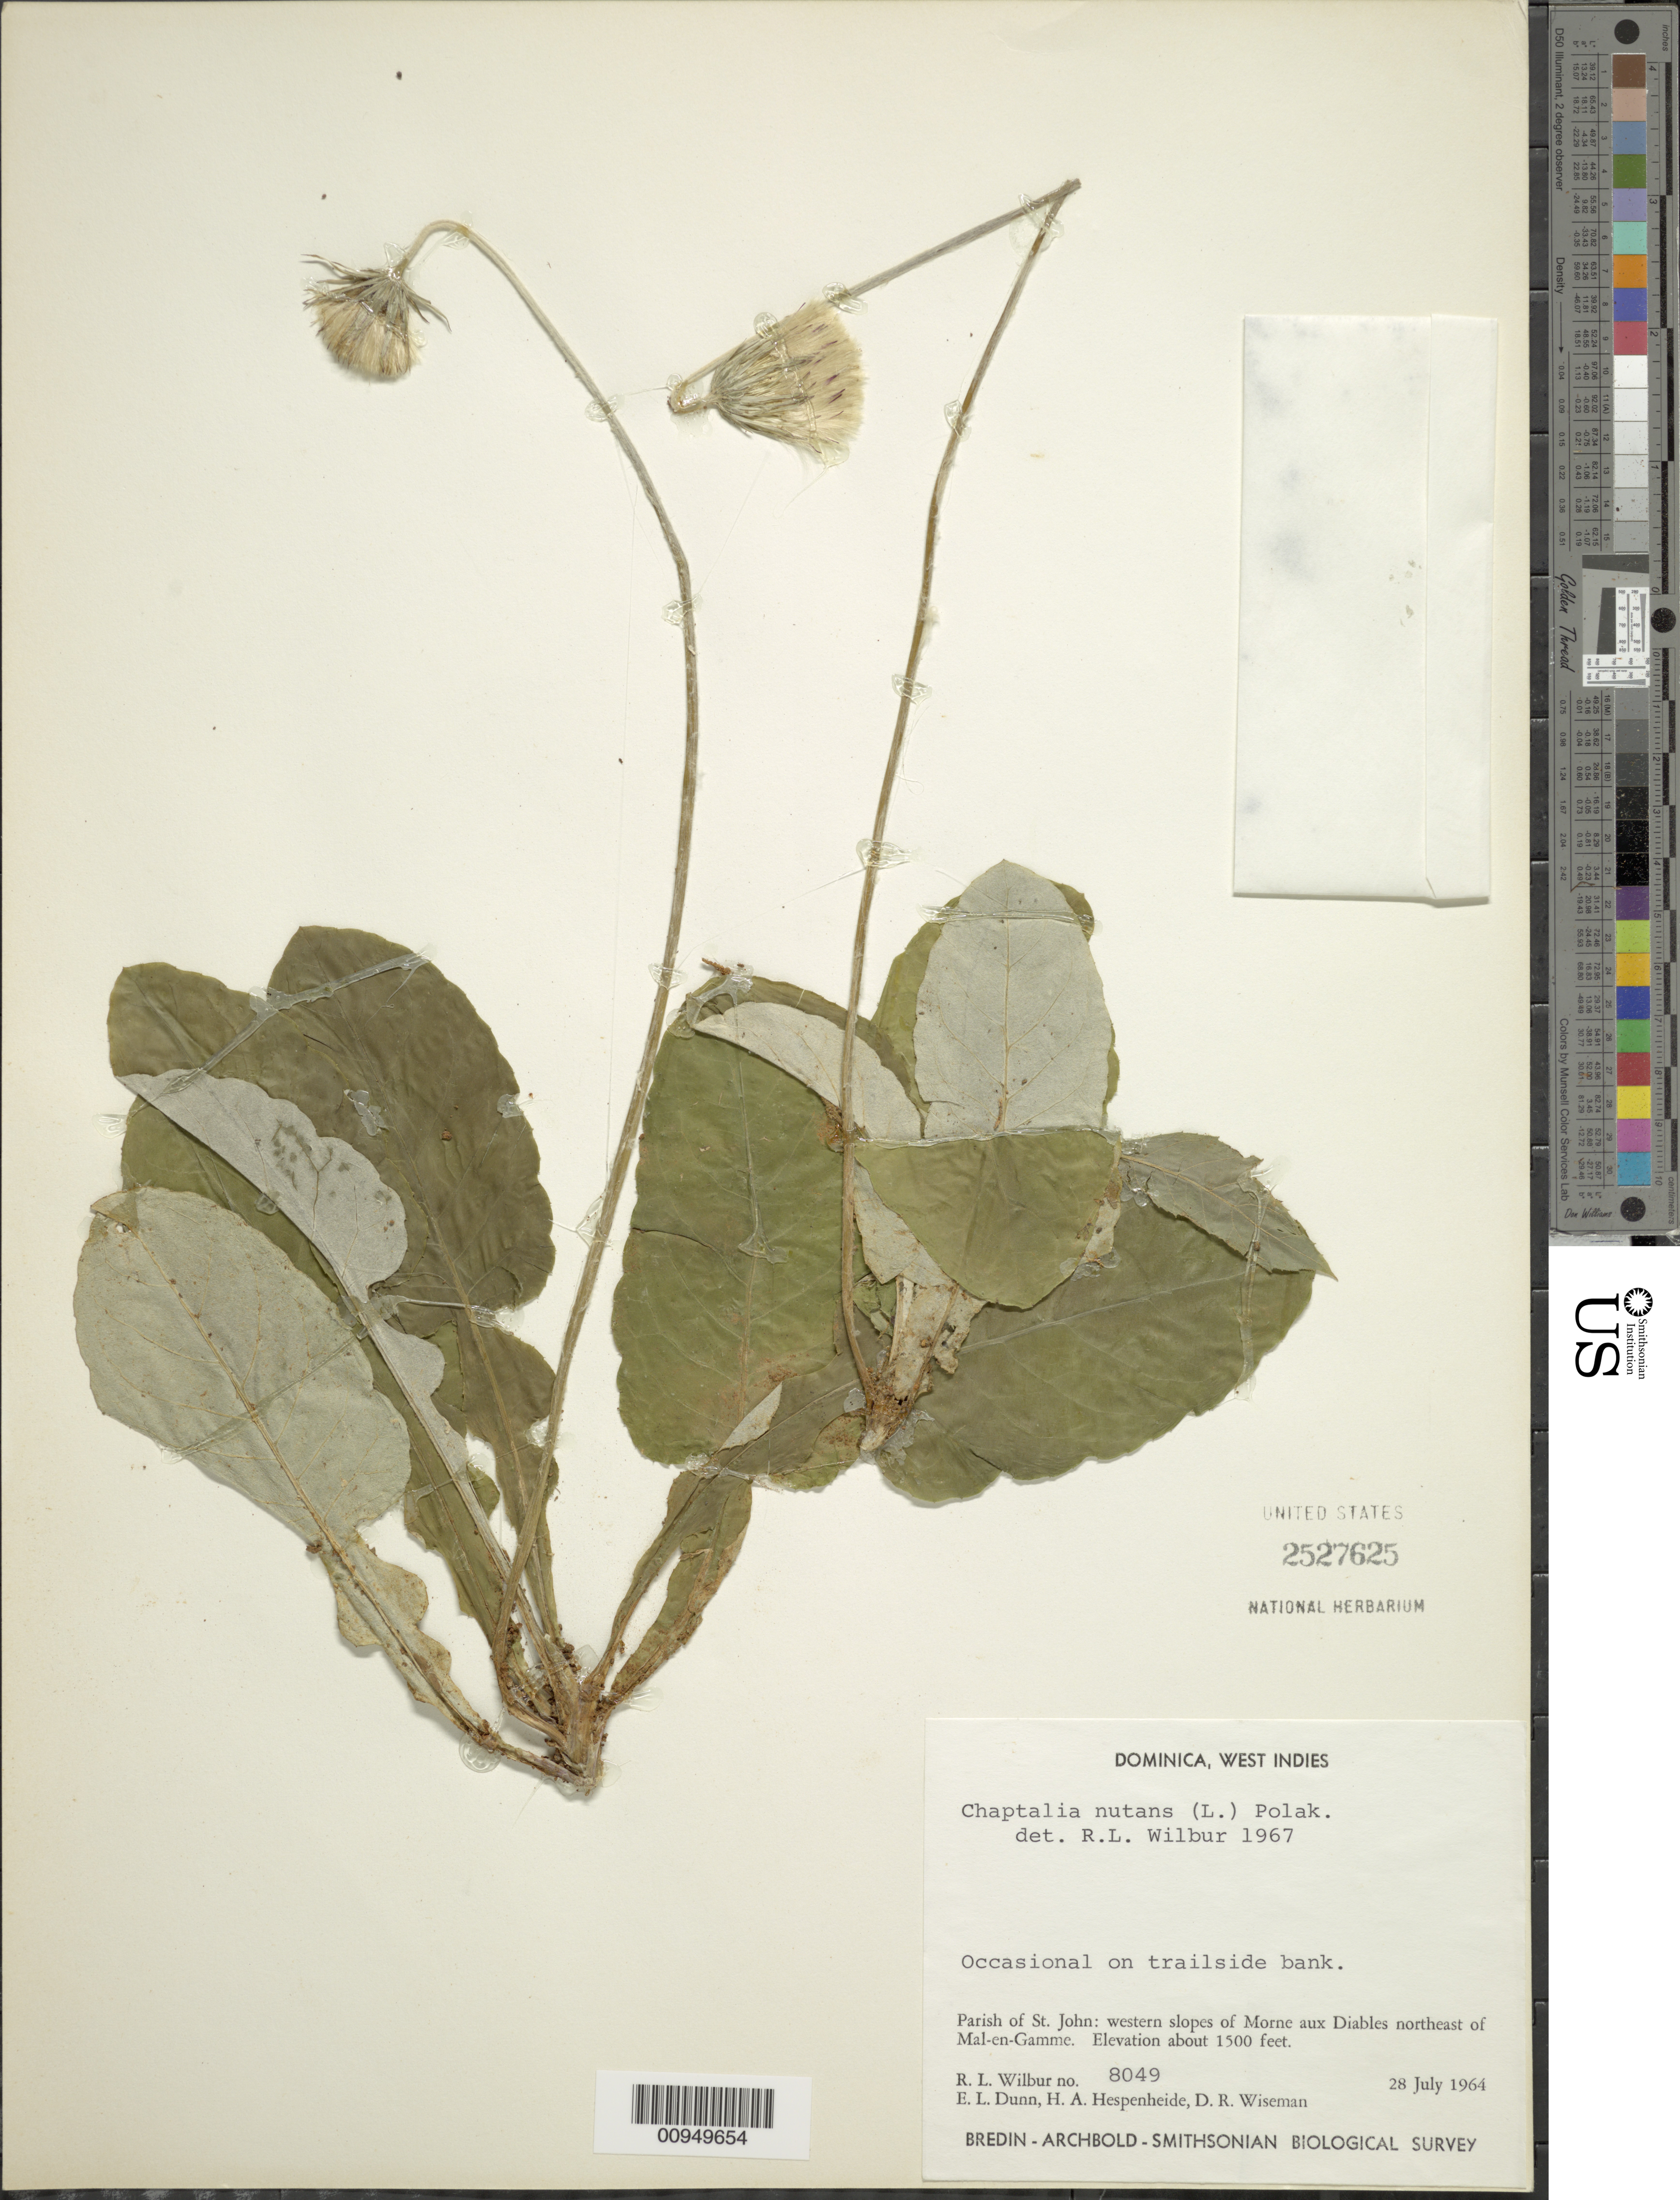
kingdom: Plantae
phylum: Tracheophyta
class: Magnoliopsida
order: Asterales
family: Asteraceae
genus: Chaptalia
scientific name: Chaptalia nutans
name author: (L.) Pol.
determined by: Wilbur, R. L.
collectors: R. L. Wilbur, E. Dunn, H. A. Hespenheide & D. R. Wiseman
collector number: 8049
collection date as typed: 28 Jul 1964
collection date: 1964-07-28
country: Dominica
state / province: St. John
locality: Western slopes of Morne aud Diables northeast of Mal-en-Gamme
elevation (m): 457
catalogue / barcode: US 2527625